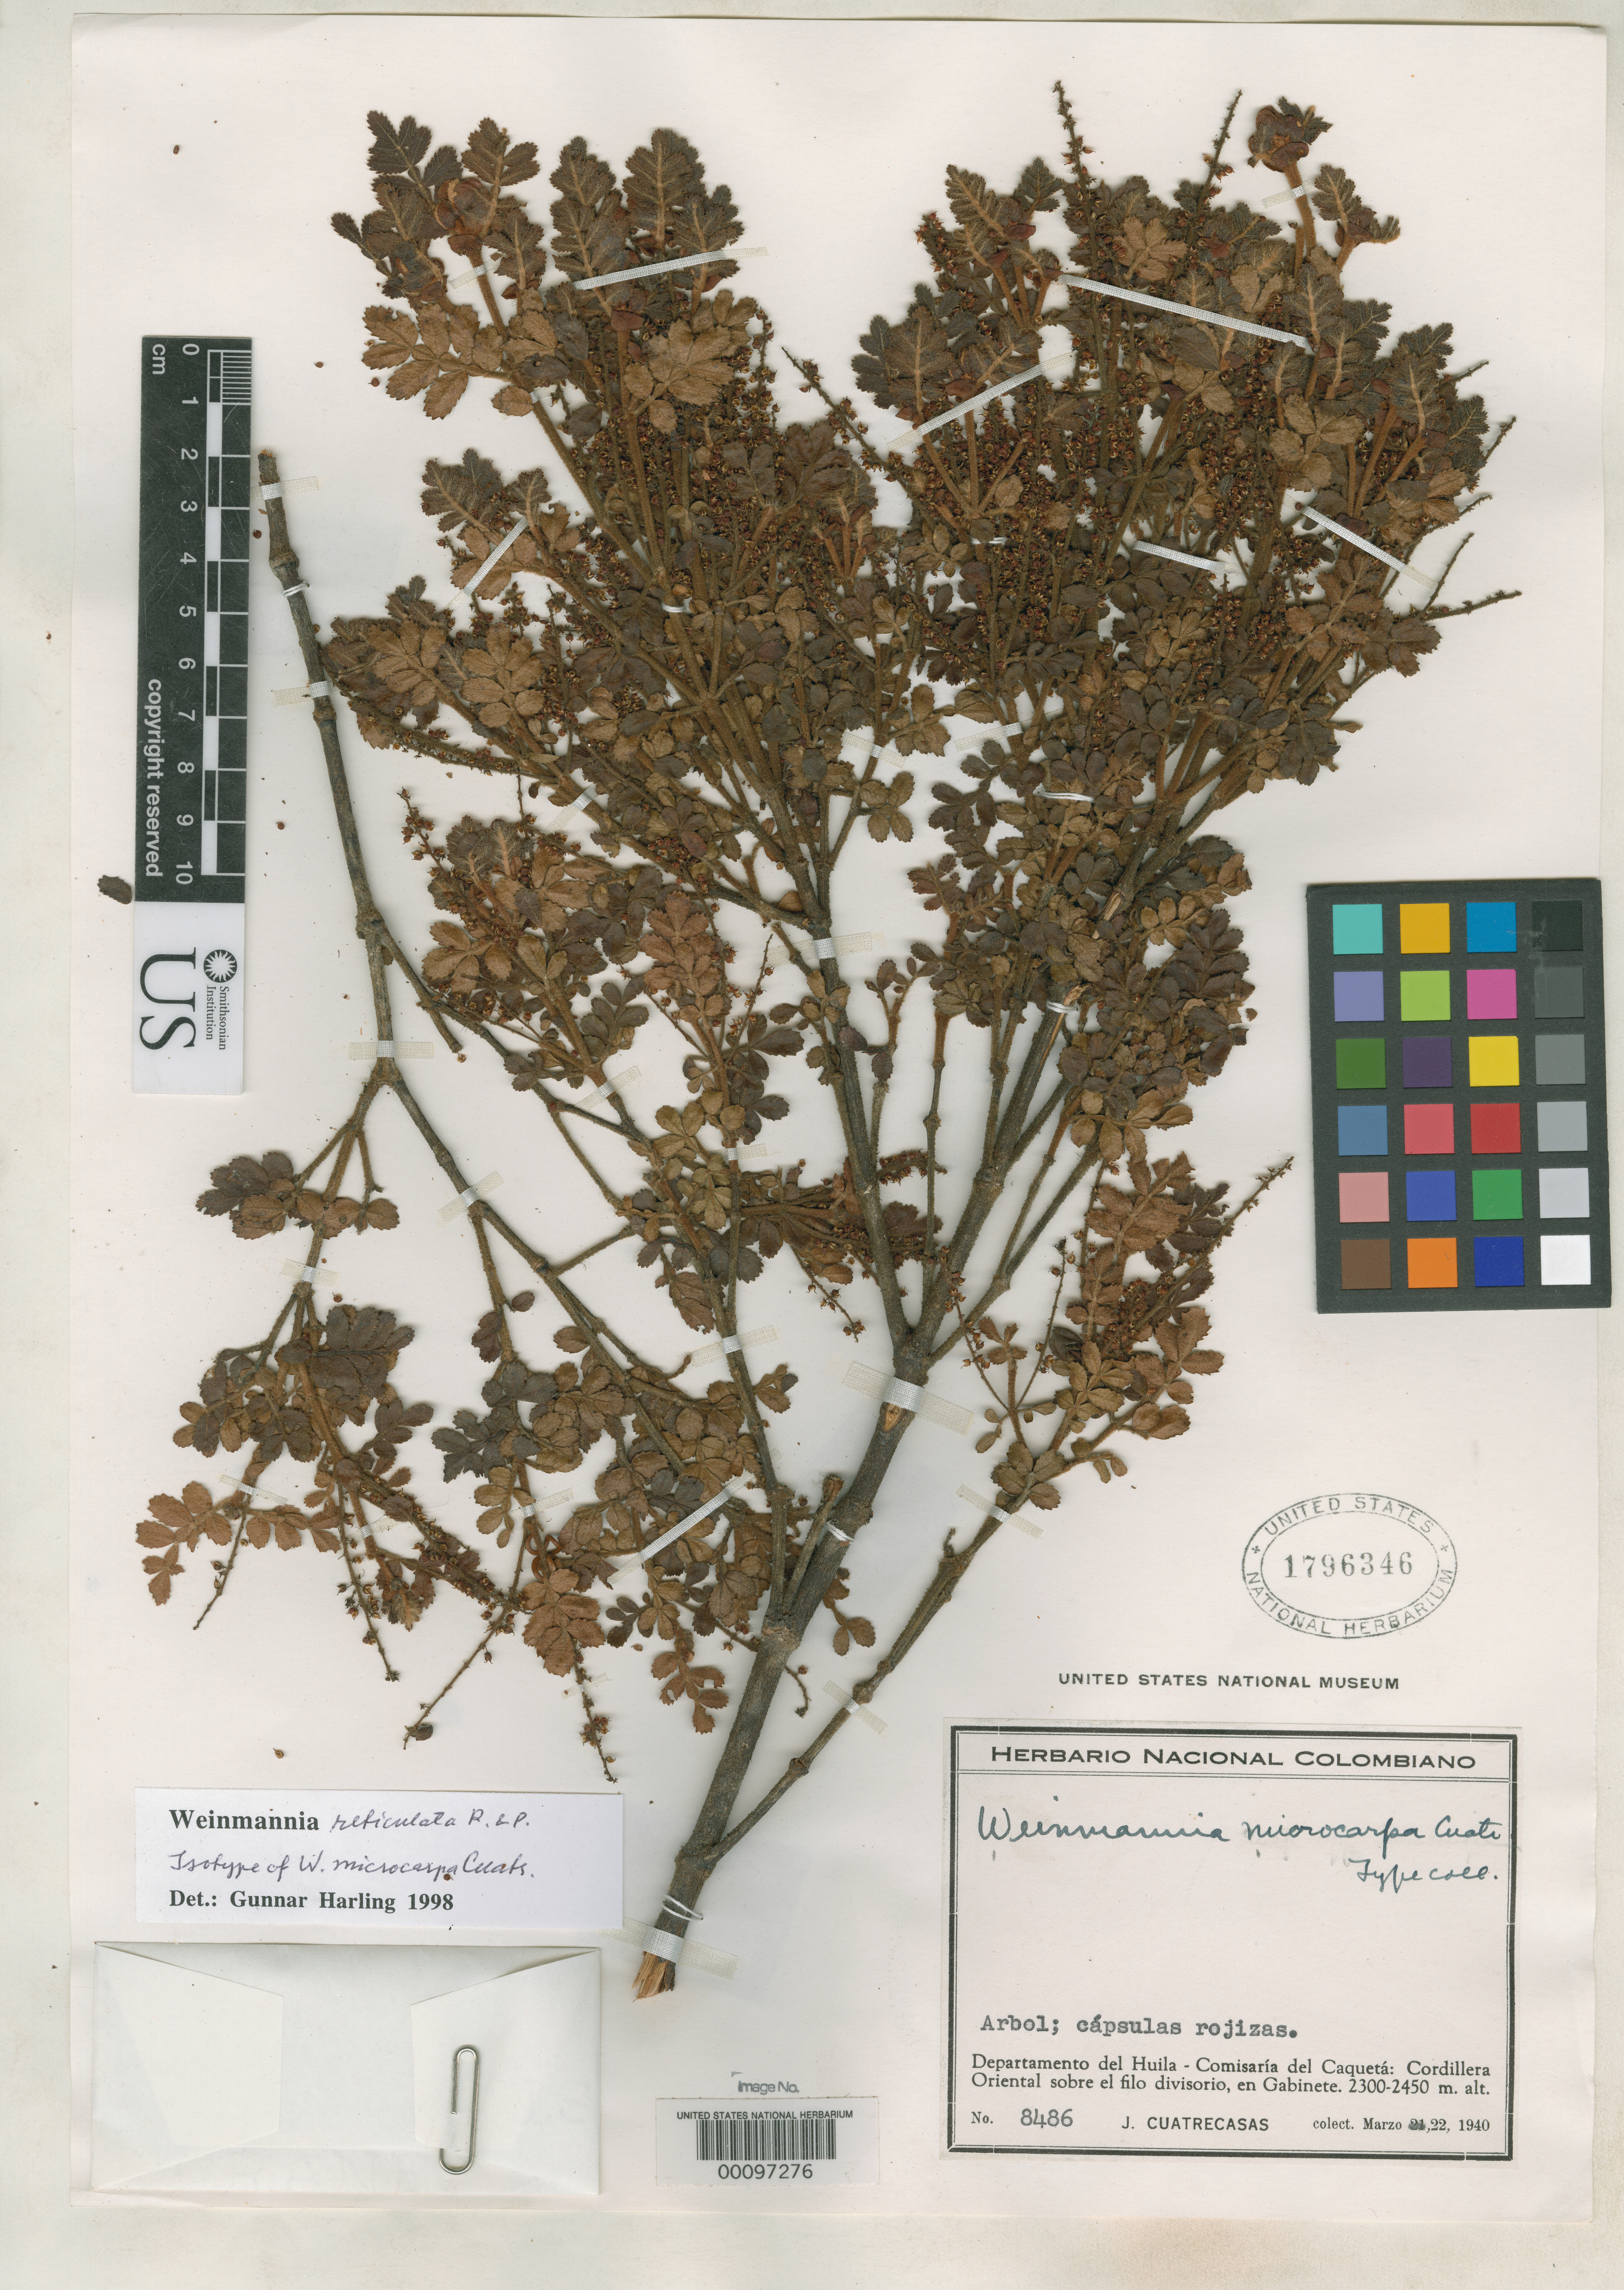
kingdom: Plantae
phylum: Tracheophyta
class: Magnoliopsida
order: Oxalidales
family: Cunoniaceae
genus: Weinmannia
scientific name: Weinmannia microcarpa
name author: Cuatrec.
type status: Isotype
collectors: J. Cuatrecasas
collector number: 8486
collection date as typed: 22 Mar 1940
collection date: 1940-03-22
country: Colombia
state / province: Huila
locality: Cordillera Oriental Sobre El Filo Divisorio, en Gabinete.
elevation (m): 2300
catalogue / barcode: US 1796346